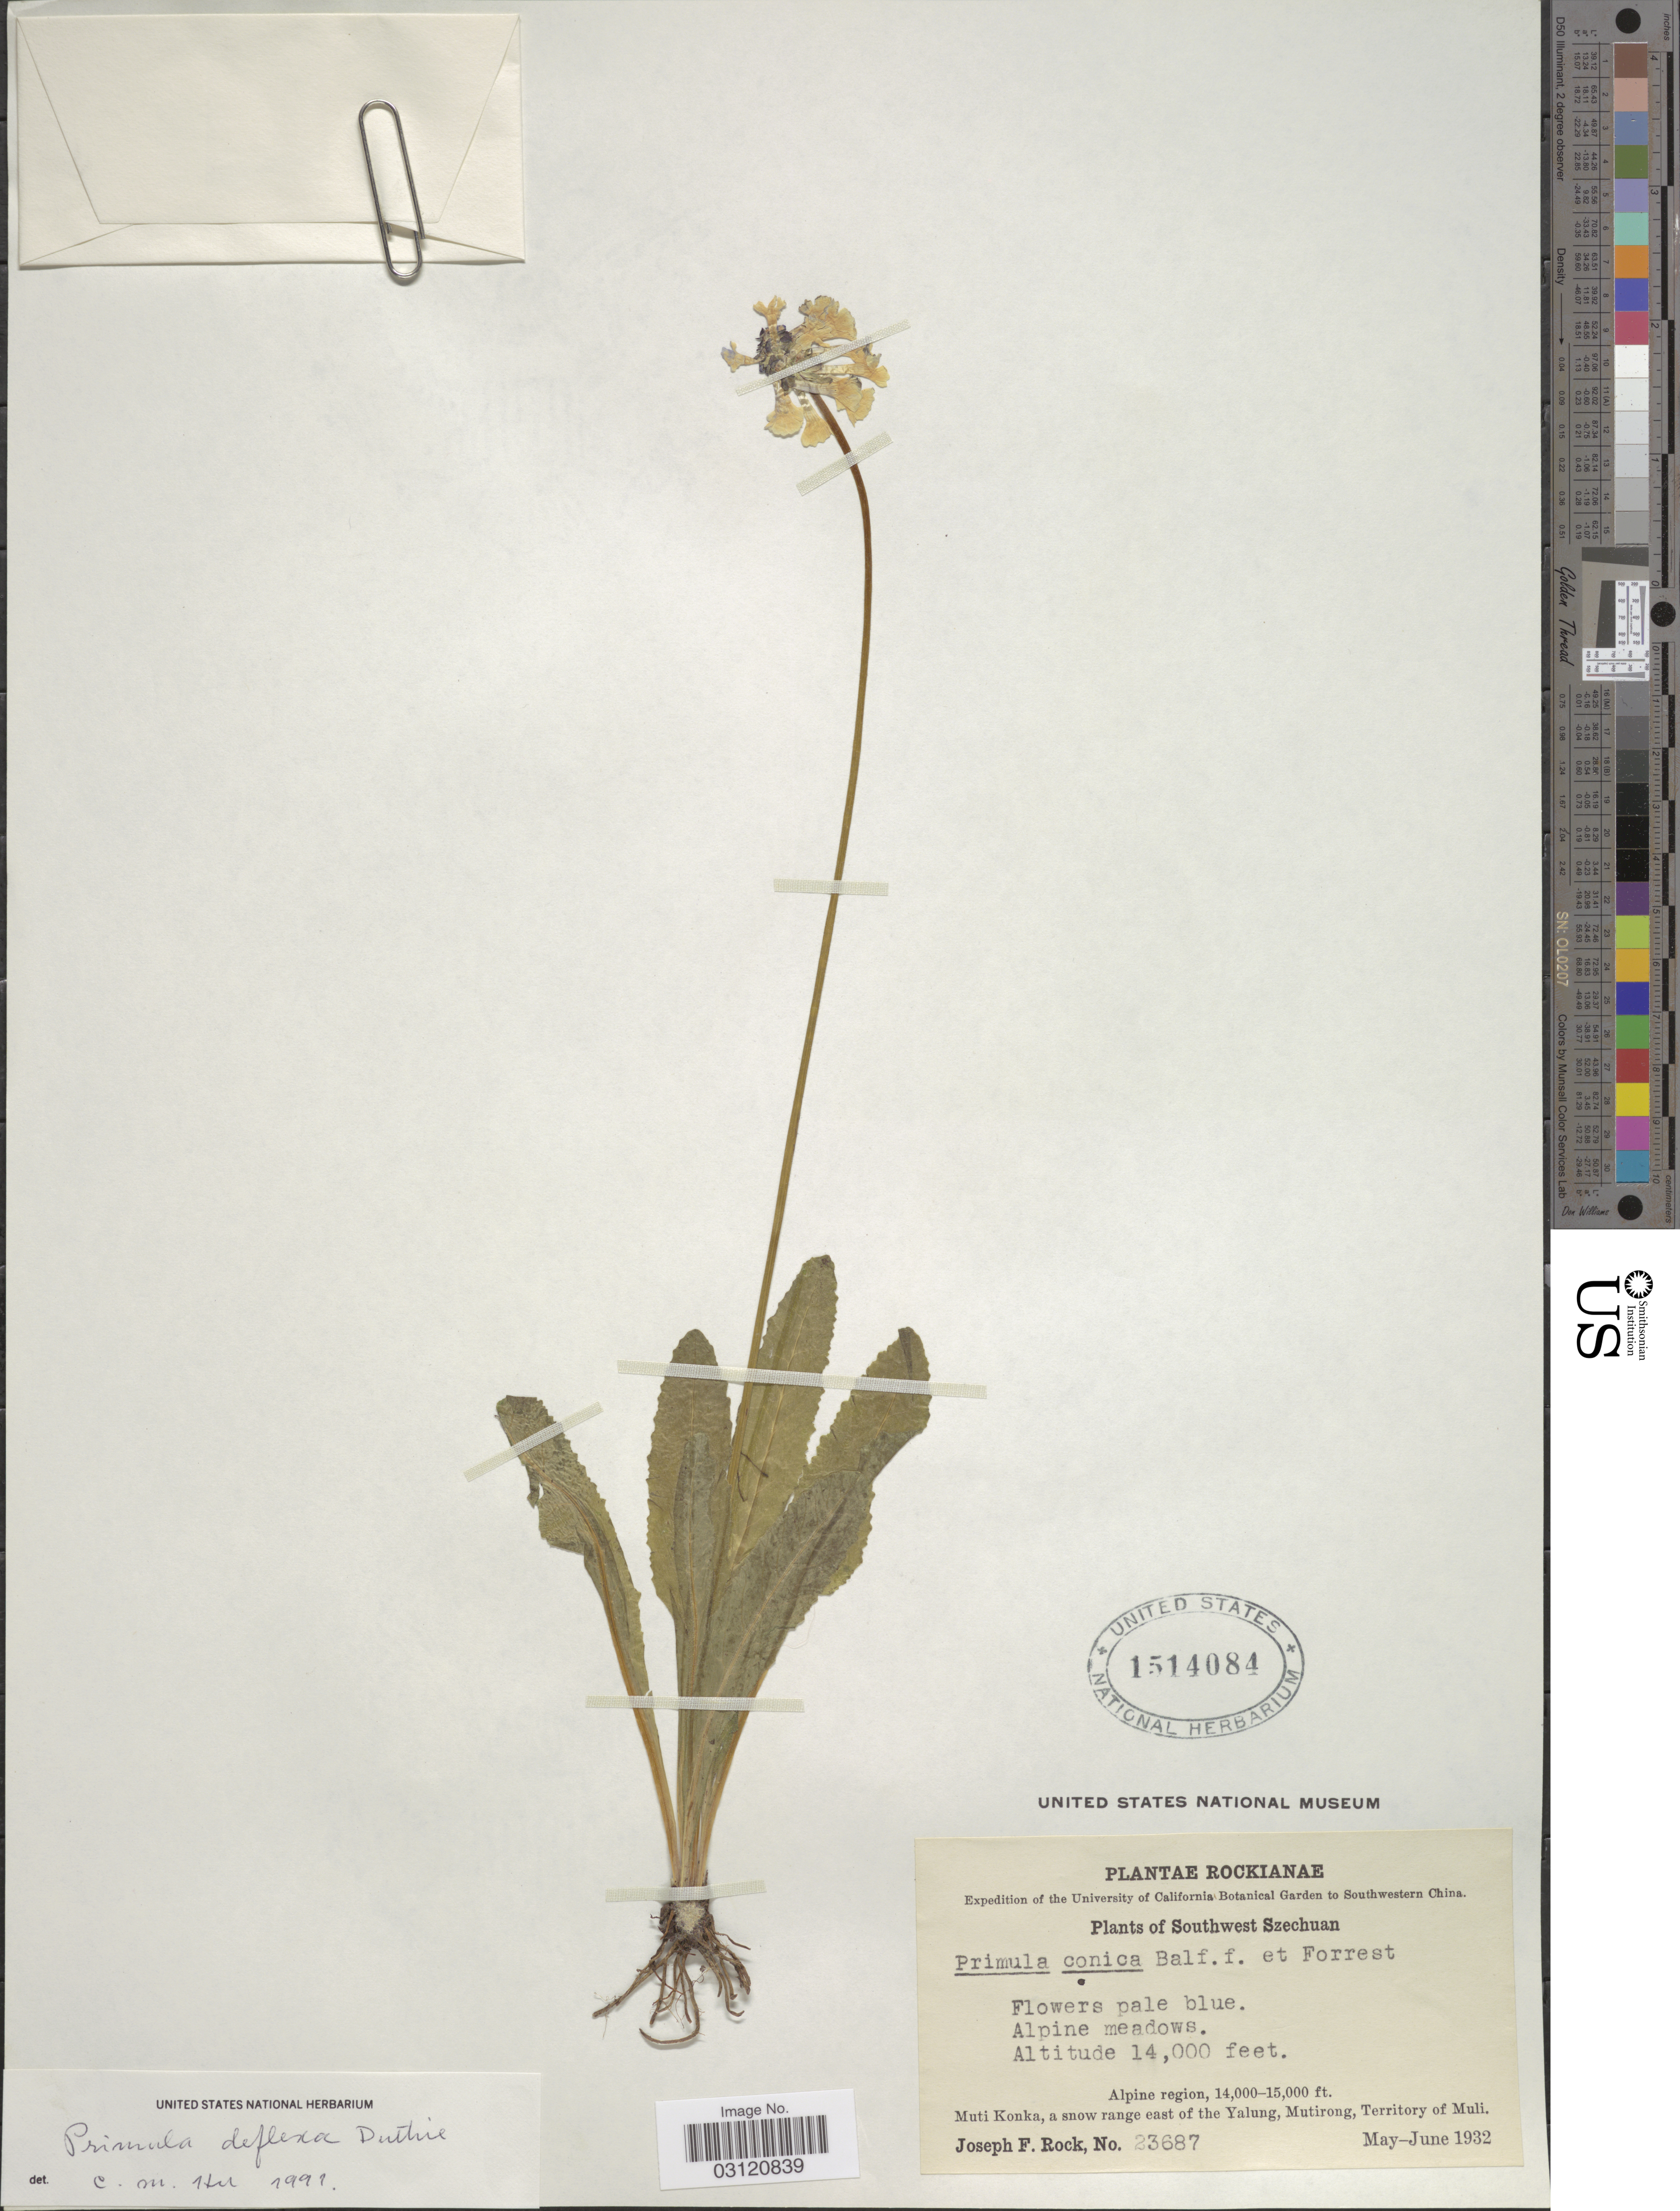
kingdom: Plantae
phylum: Tracheophyta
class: Magnoliopsida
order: Ericales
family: Primulaceae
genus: Primula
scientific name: Primula deflexa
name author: Duthie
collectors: J. F. Rock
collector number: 23687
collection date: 1932-05/1932-06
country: China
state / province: Sichuan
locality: Southwestern China. Southwest Szechuan. Alpine region. Muti Konka, a snow range east of the Yalung, Mutirong, Territory of Muli.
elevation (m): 4267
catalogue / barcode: US 1514084